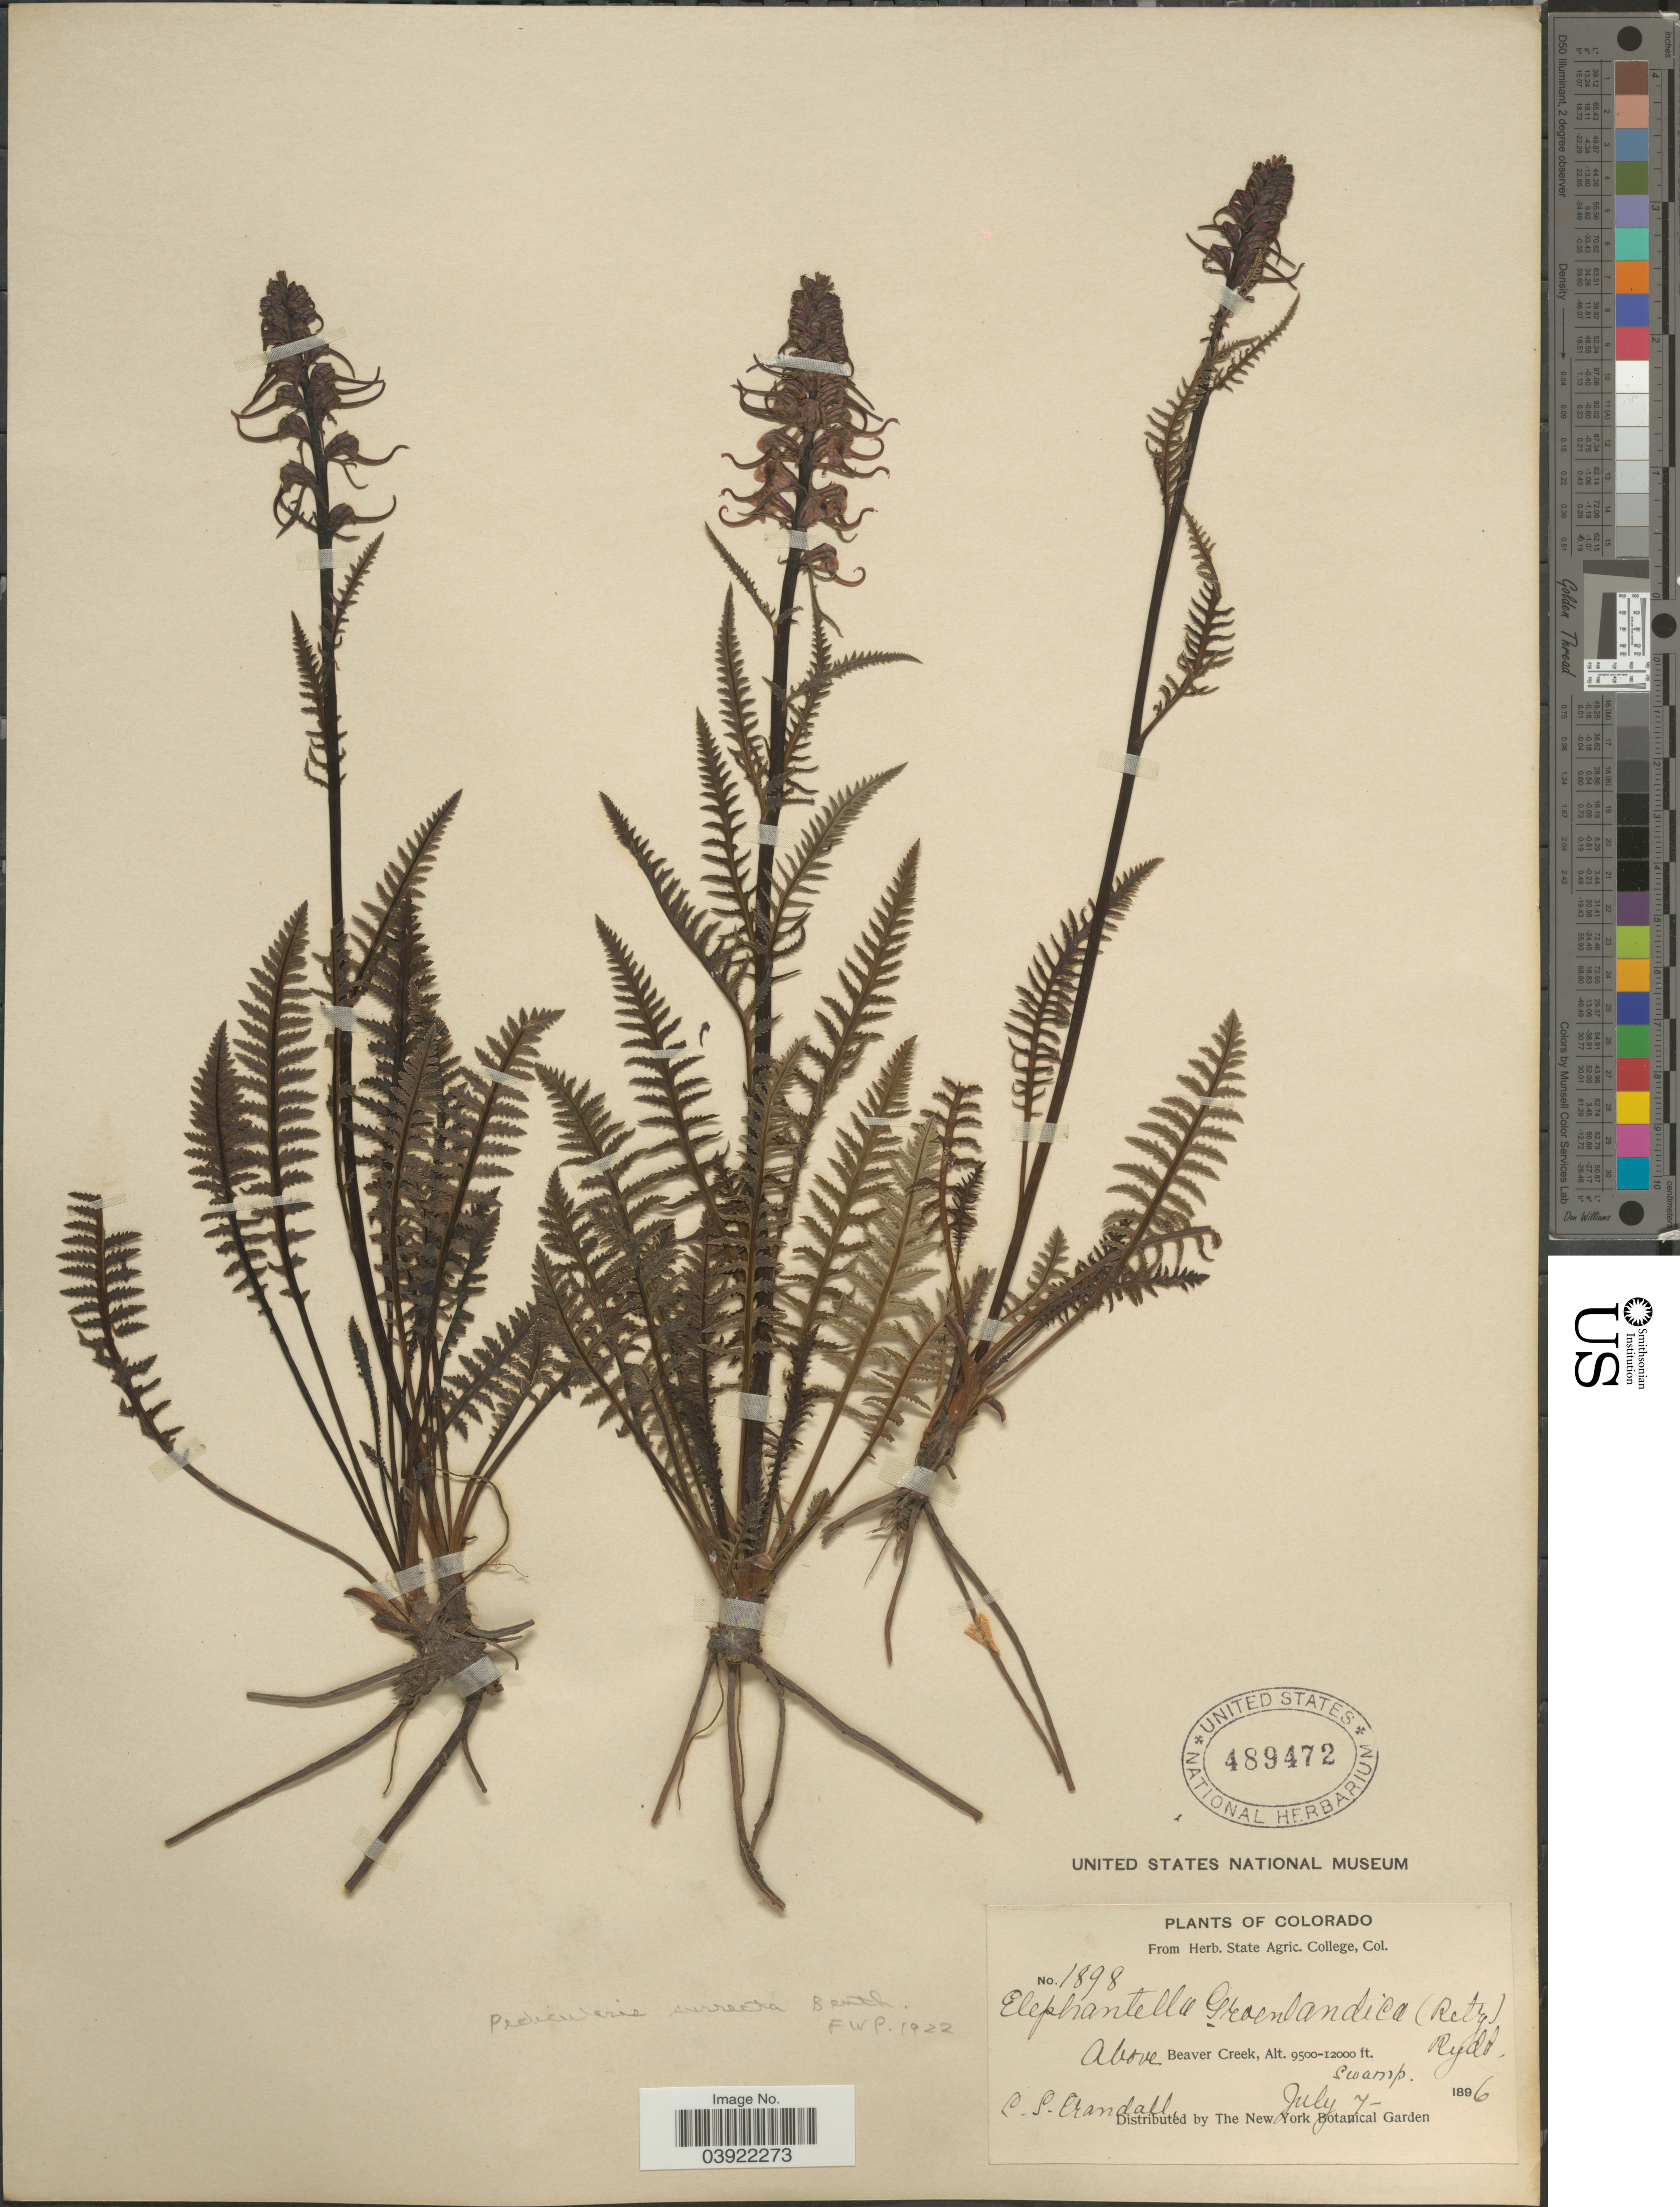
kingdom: Plantae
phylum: Tracheophyta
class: Magnoliopsida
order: Lamiales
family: Orobanchaceae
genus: Pedicularis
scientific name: Pedicularis groenlandica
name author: Retz.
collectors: C. Crandall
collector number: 1898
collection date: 1896-07-07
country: United States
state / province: Colorado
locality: Above Beaver Creek.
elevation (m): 2896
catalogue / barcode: US 489472